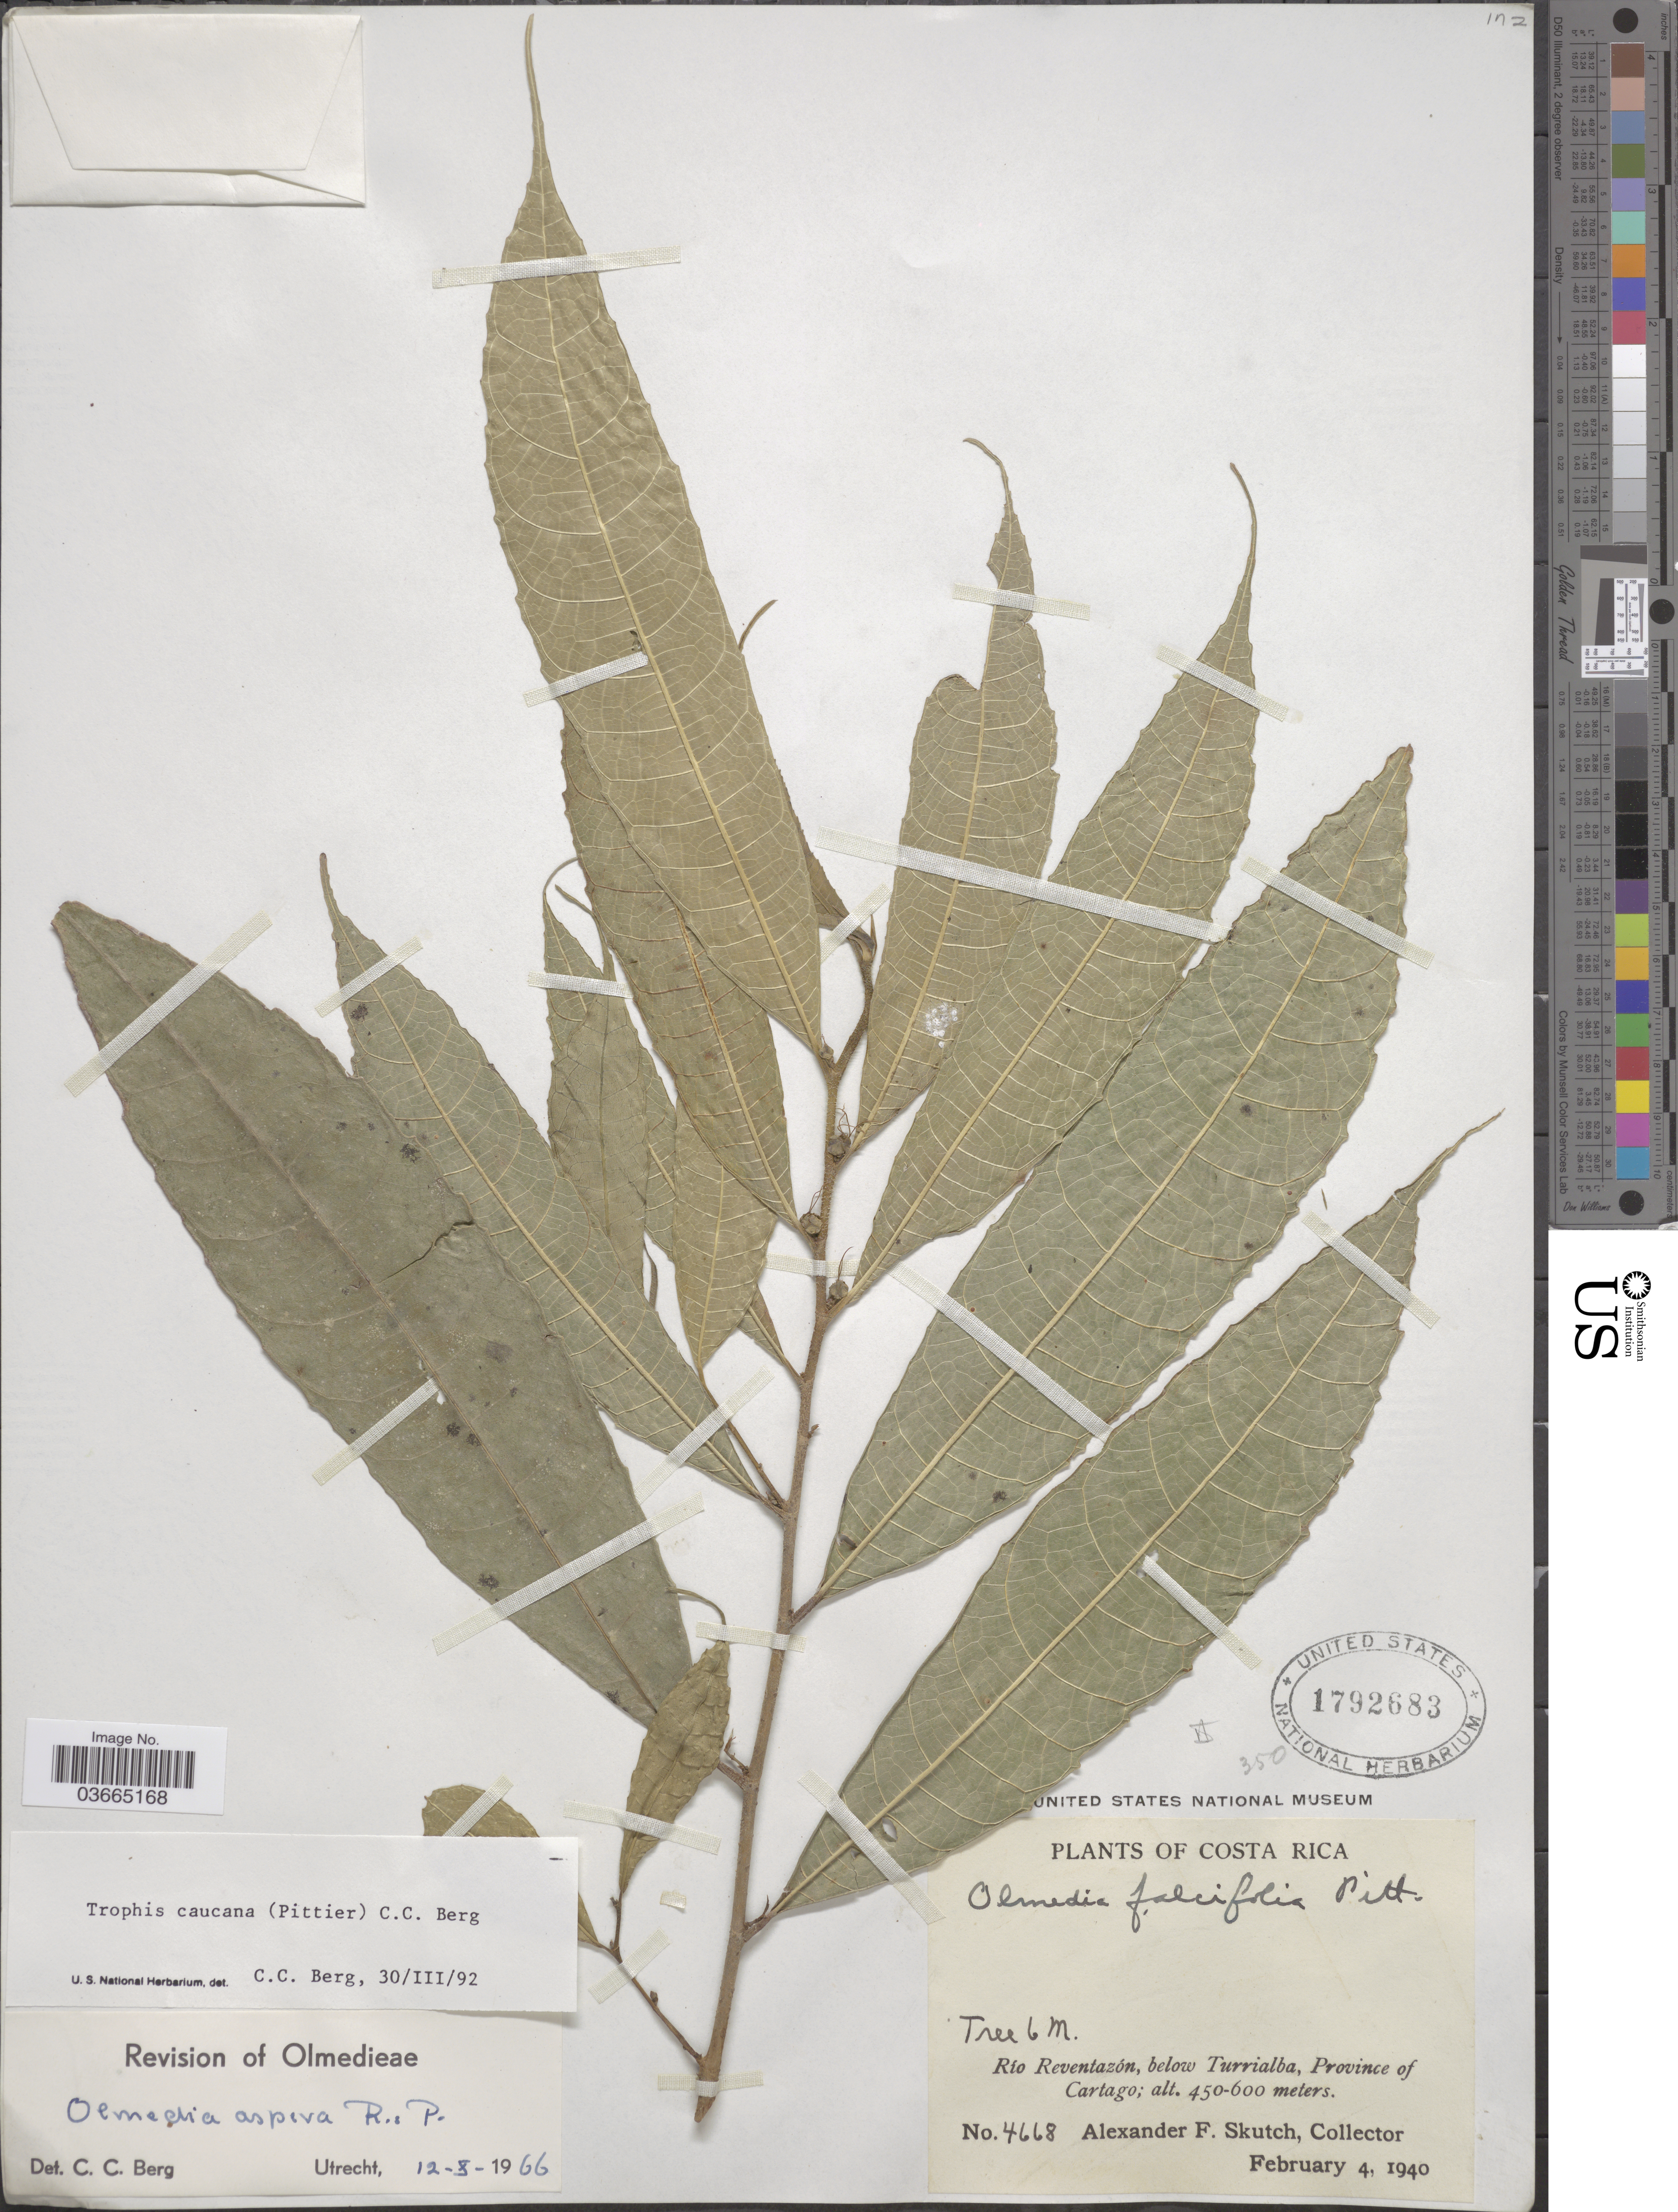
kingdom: Plantae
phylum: Tracheophyta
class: Magnoliopsida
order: Rosales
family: Moraceae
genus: Olmedia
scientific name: Olmedia aspera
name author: Ruiz & Pav.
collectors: A. F. Skutch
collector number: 4668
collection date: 1940-02-04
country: Costa Rica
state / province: Cartago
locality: Río Reventazón, below Turrialba.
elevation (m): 450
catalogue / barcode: US 1792683